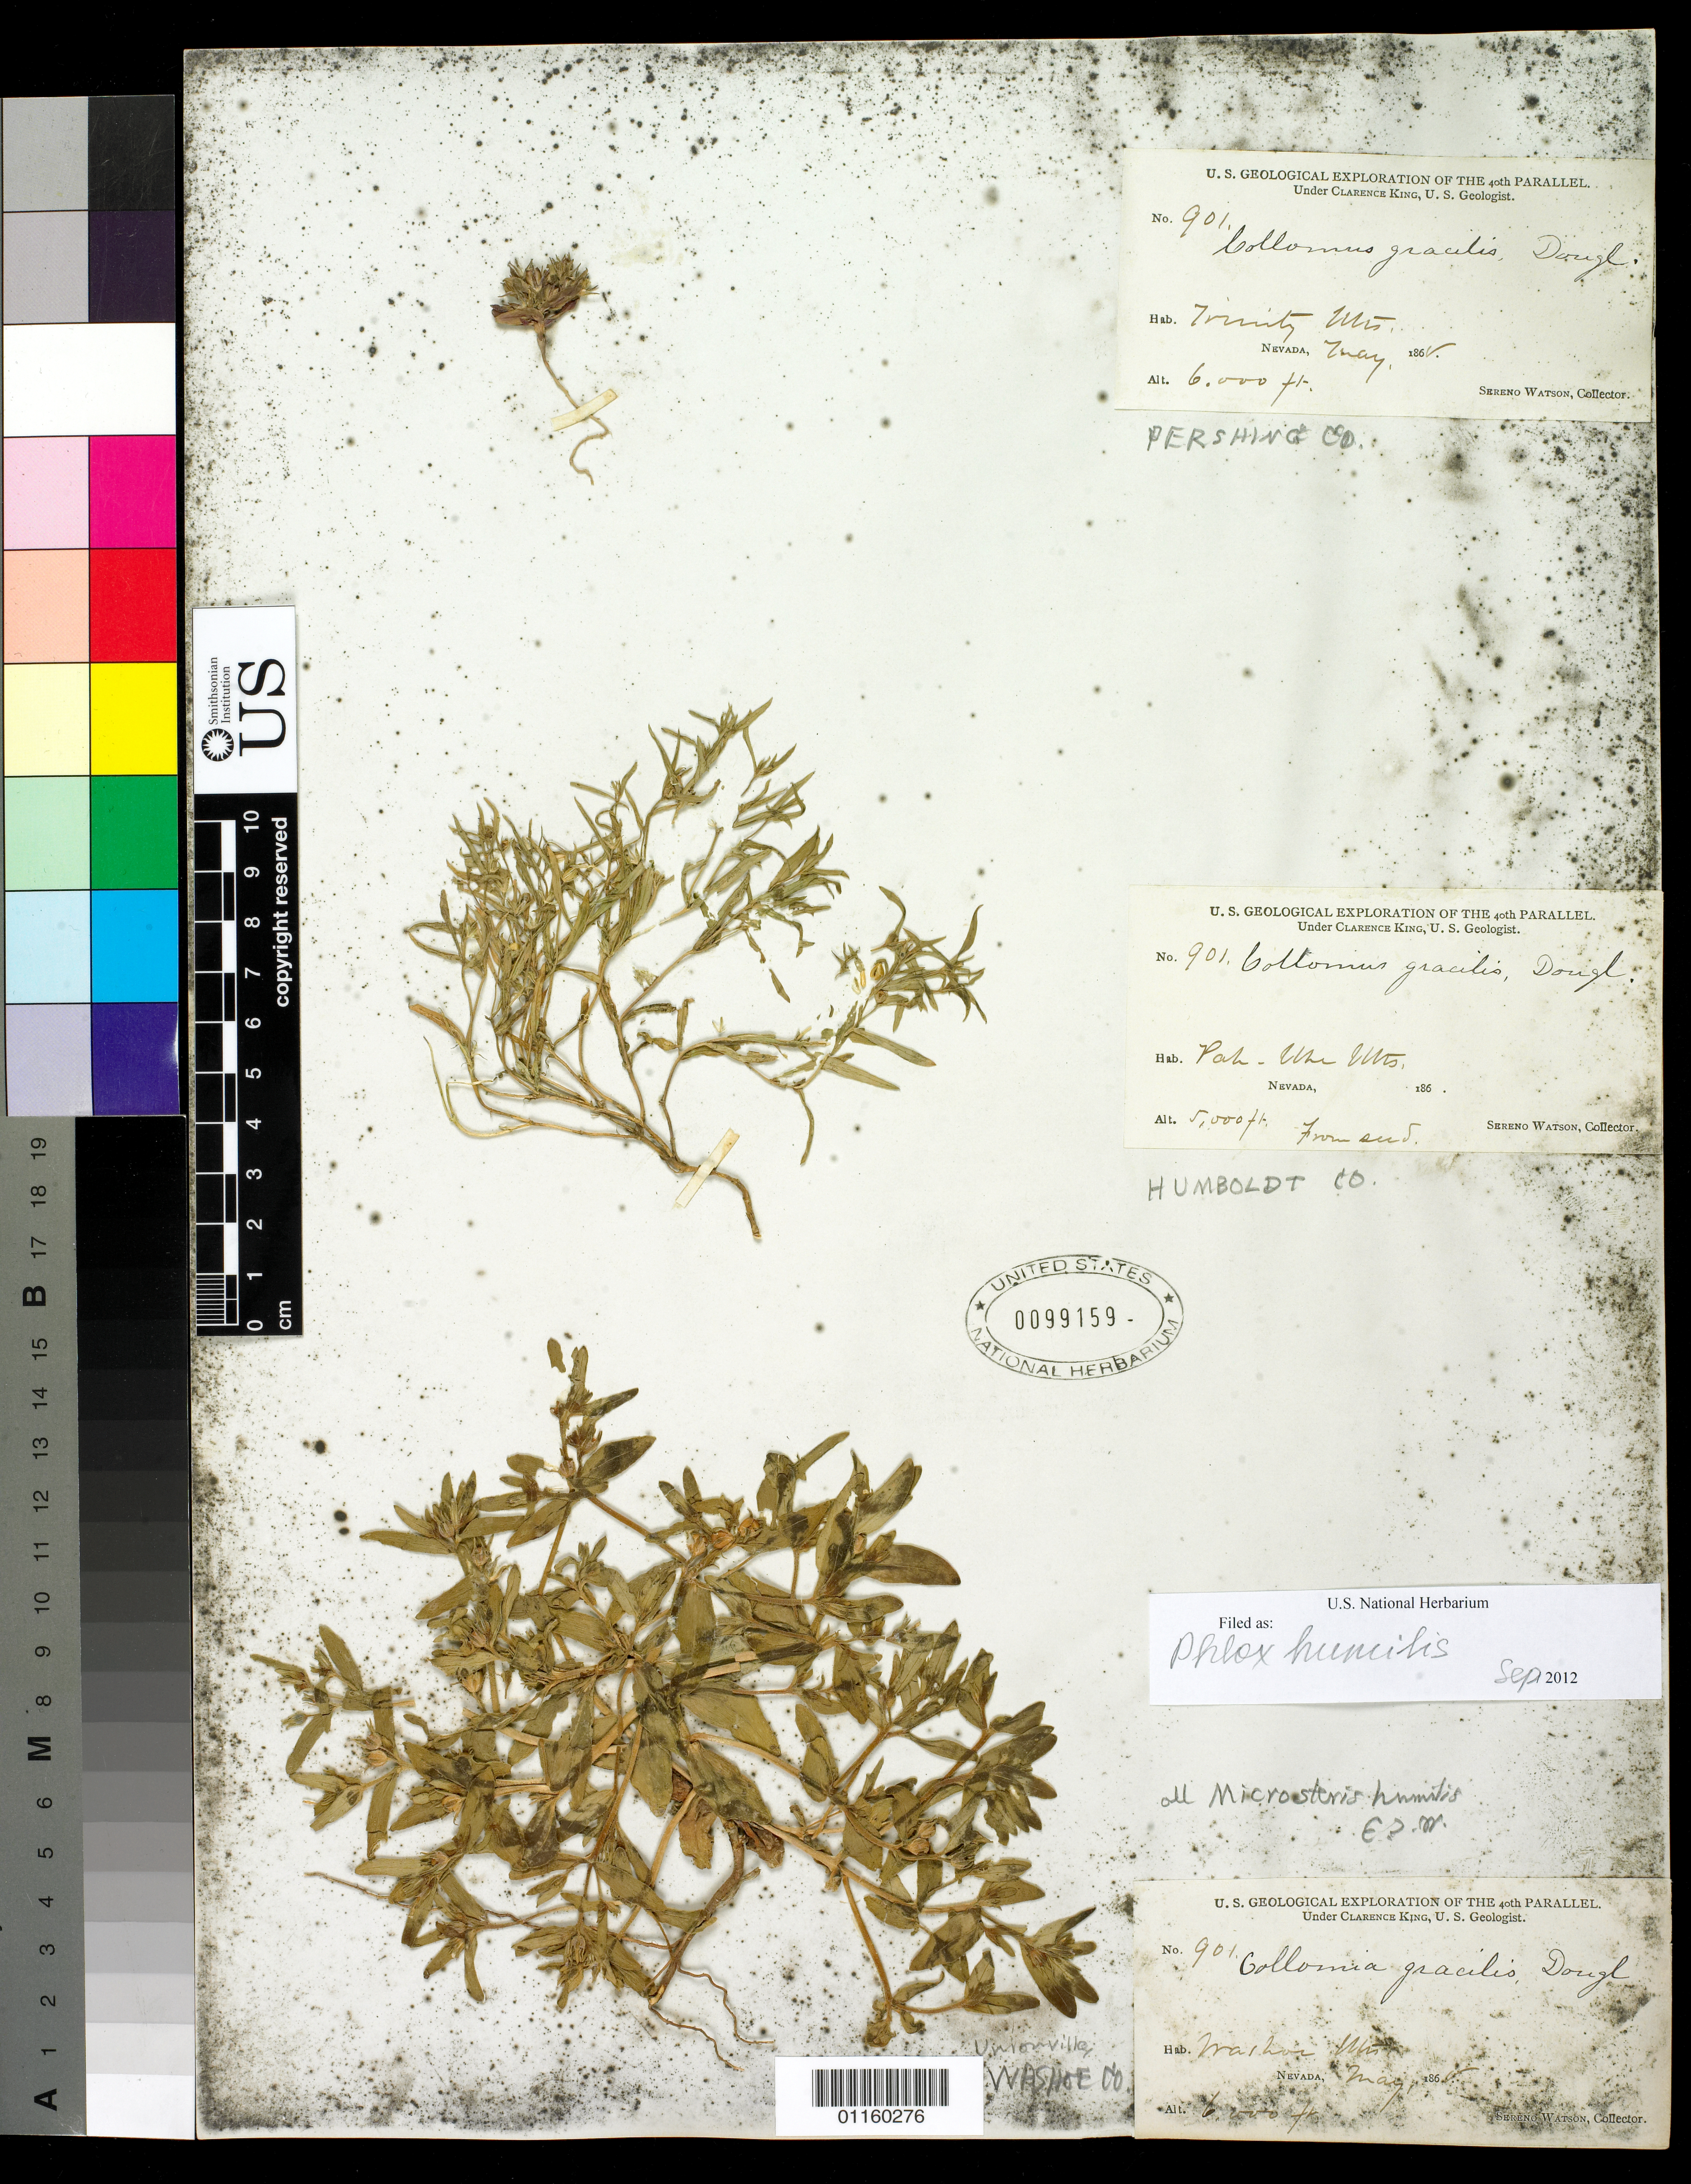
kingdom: Plantae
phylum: Tracheophyta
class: Magnoliopsida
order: Ericales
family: Polemoniaceae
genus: Microsteris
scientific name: Microsteris gracilis var. humilior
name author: (Hook.) Cronquist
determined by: (US) Smithsonian Institution - National Museum of Natural History - Department of Botany (UNITED STATES)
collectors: S. Watson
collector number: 901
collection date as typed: May 1868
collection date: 1868-05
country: United States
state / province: Nevada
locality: Washoe Mts.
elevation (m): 1829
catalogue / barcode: US 99159